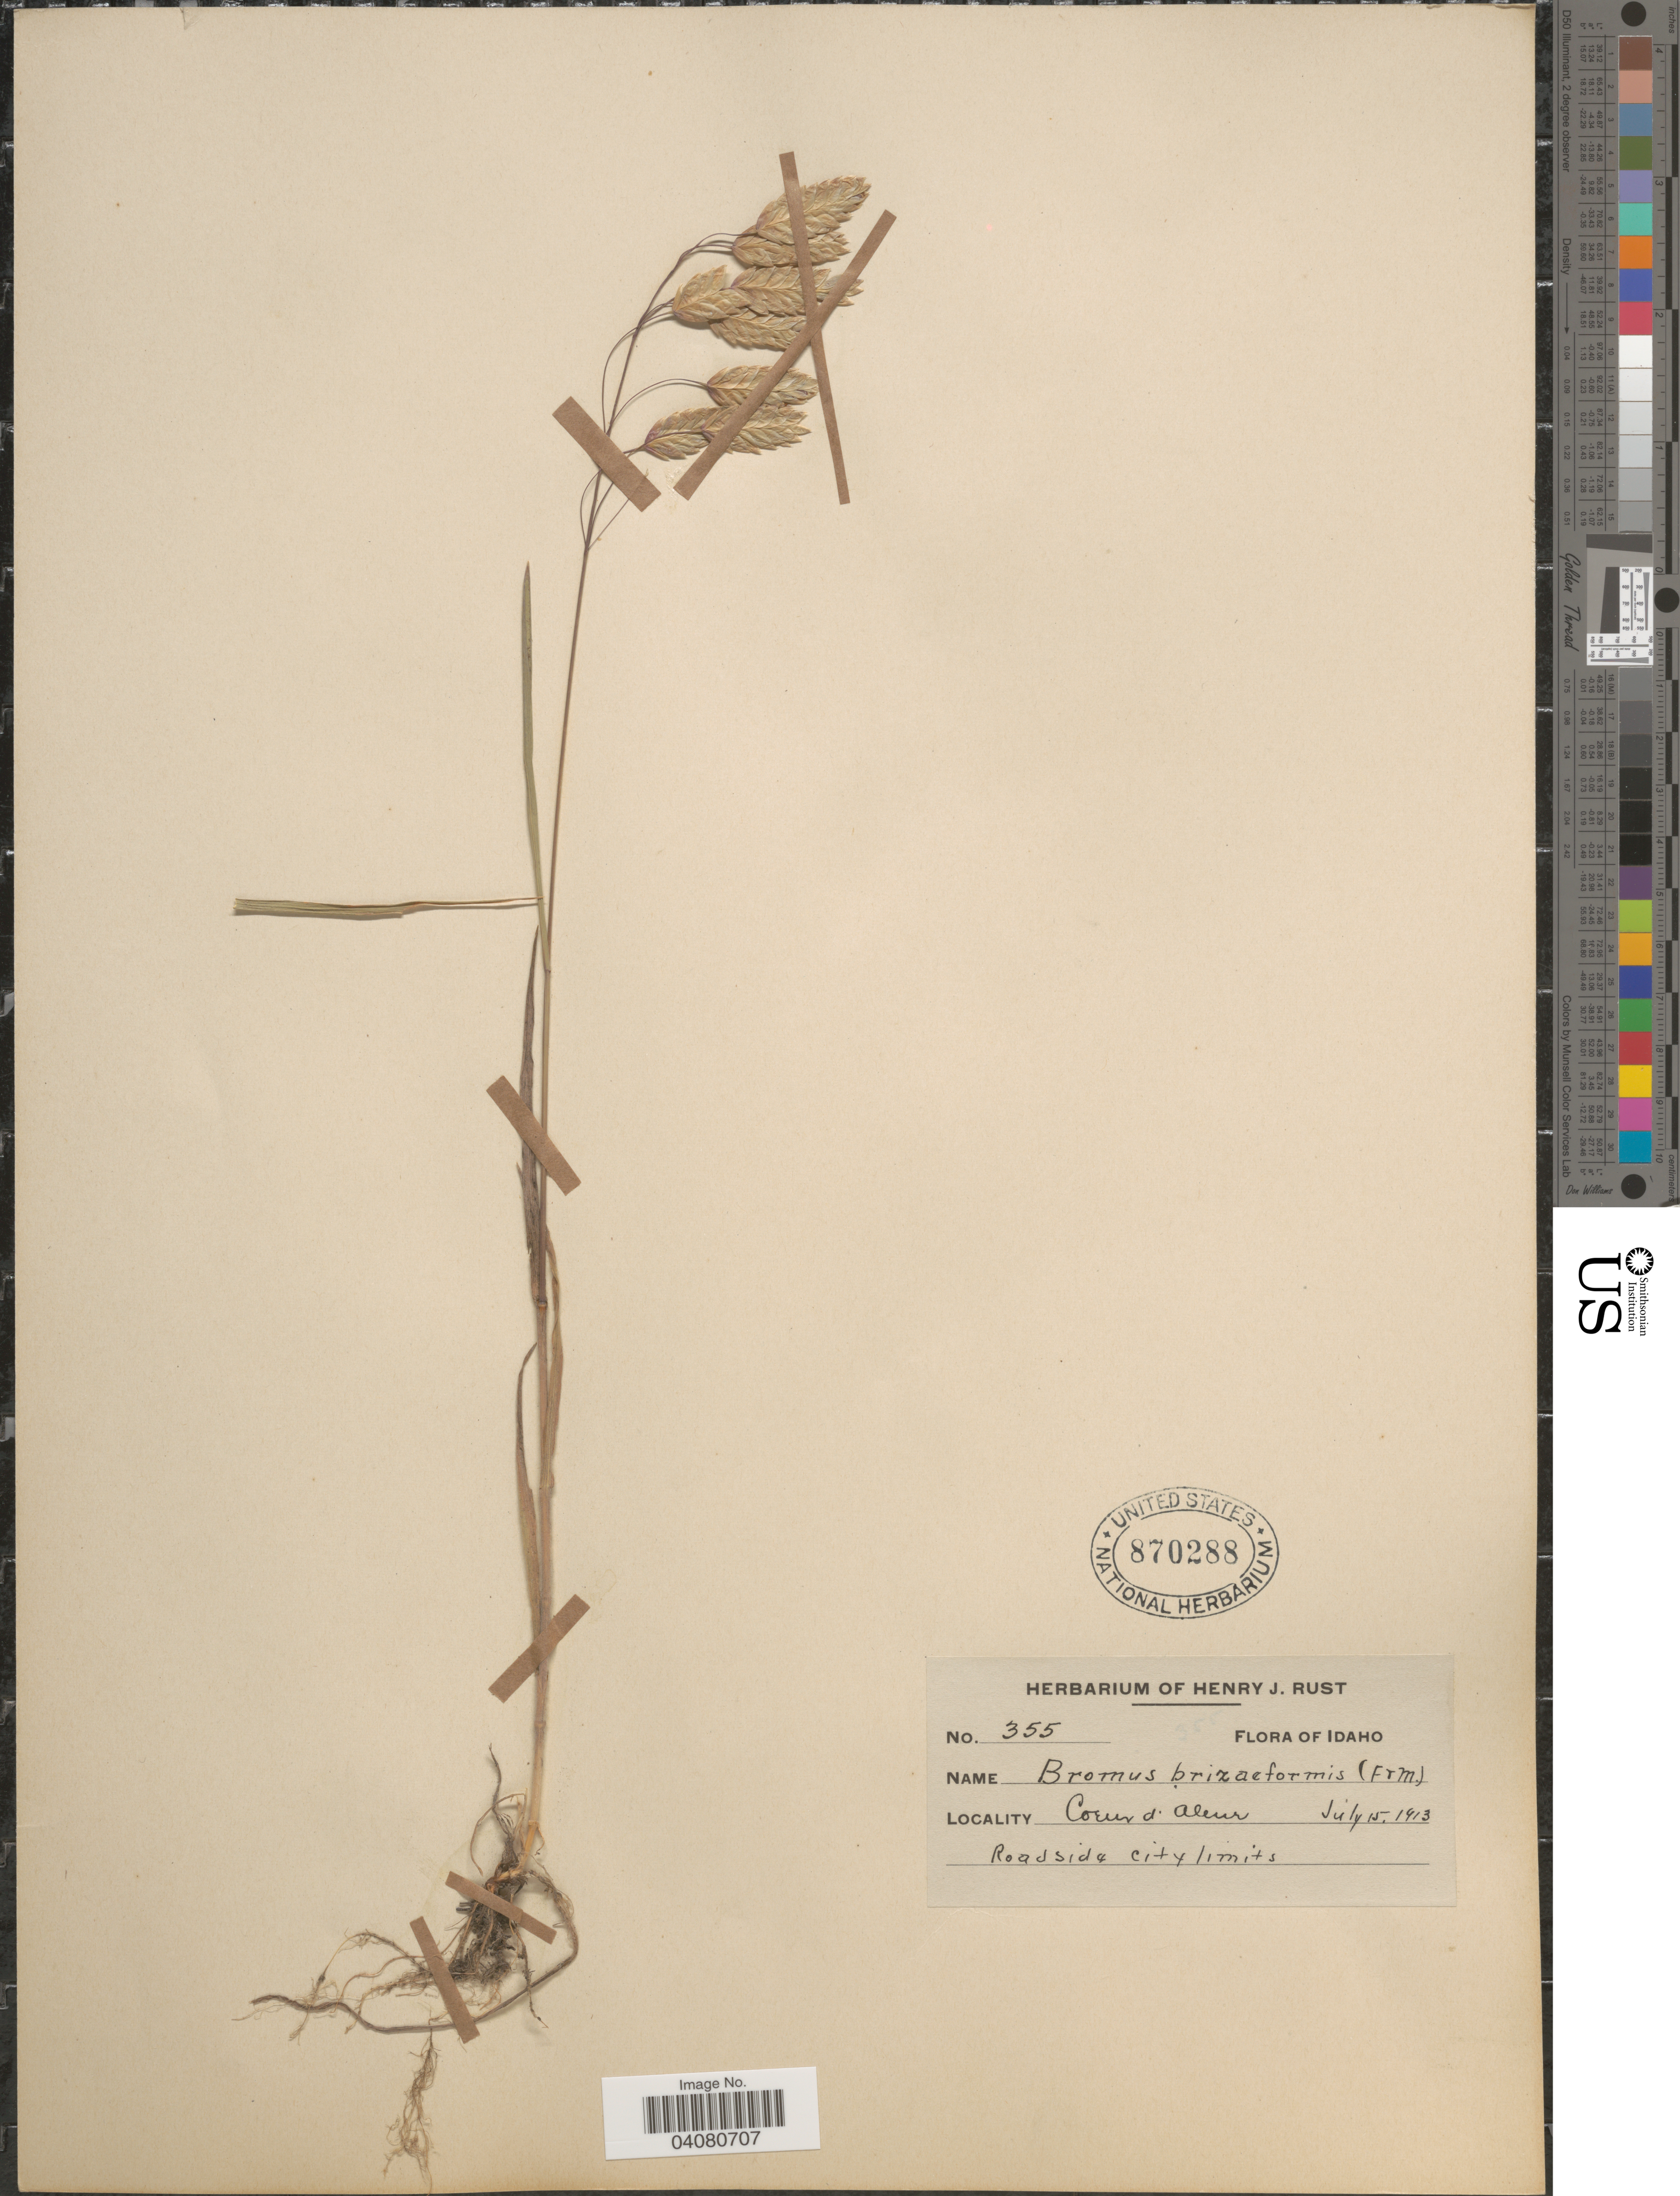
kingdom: Plantae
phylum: Tracheophyta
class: Liliopsida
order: Poales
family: Poaceae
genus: Bromus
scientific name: Bromus briziformis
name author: Fisch. & C.A. Mey.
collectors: ex herb. Henry J. Rust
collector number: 355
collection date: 1913-07-15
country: United States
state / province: Idaho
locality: Coeur d' Alene. Roadside city limits.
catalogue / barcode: US 870288